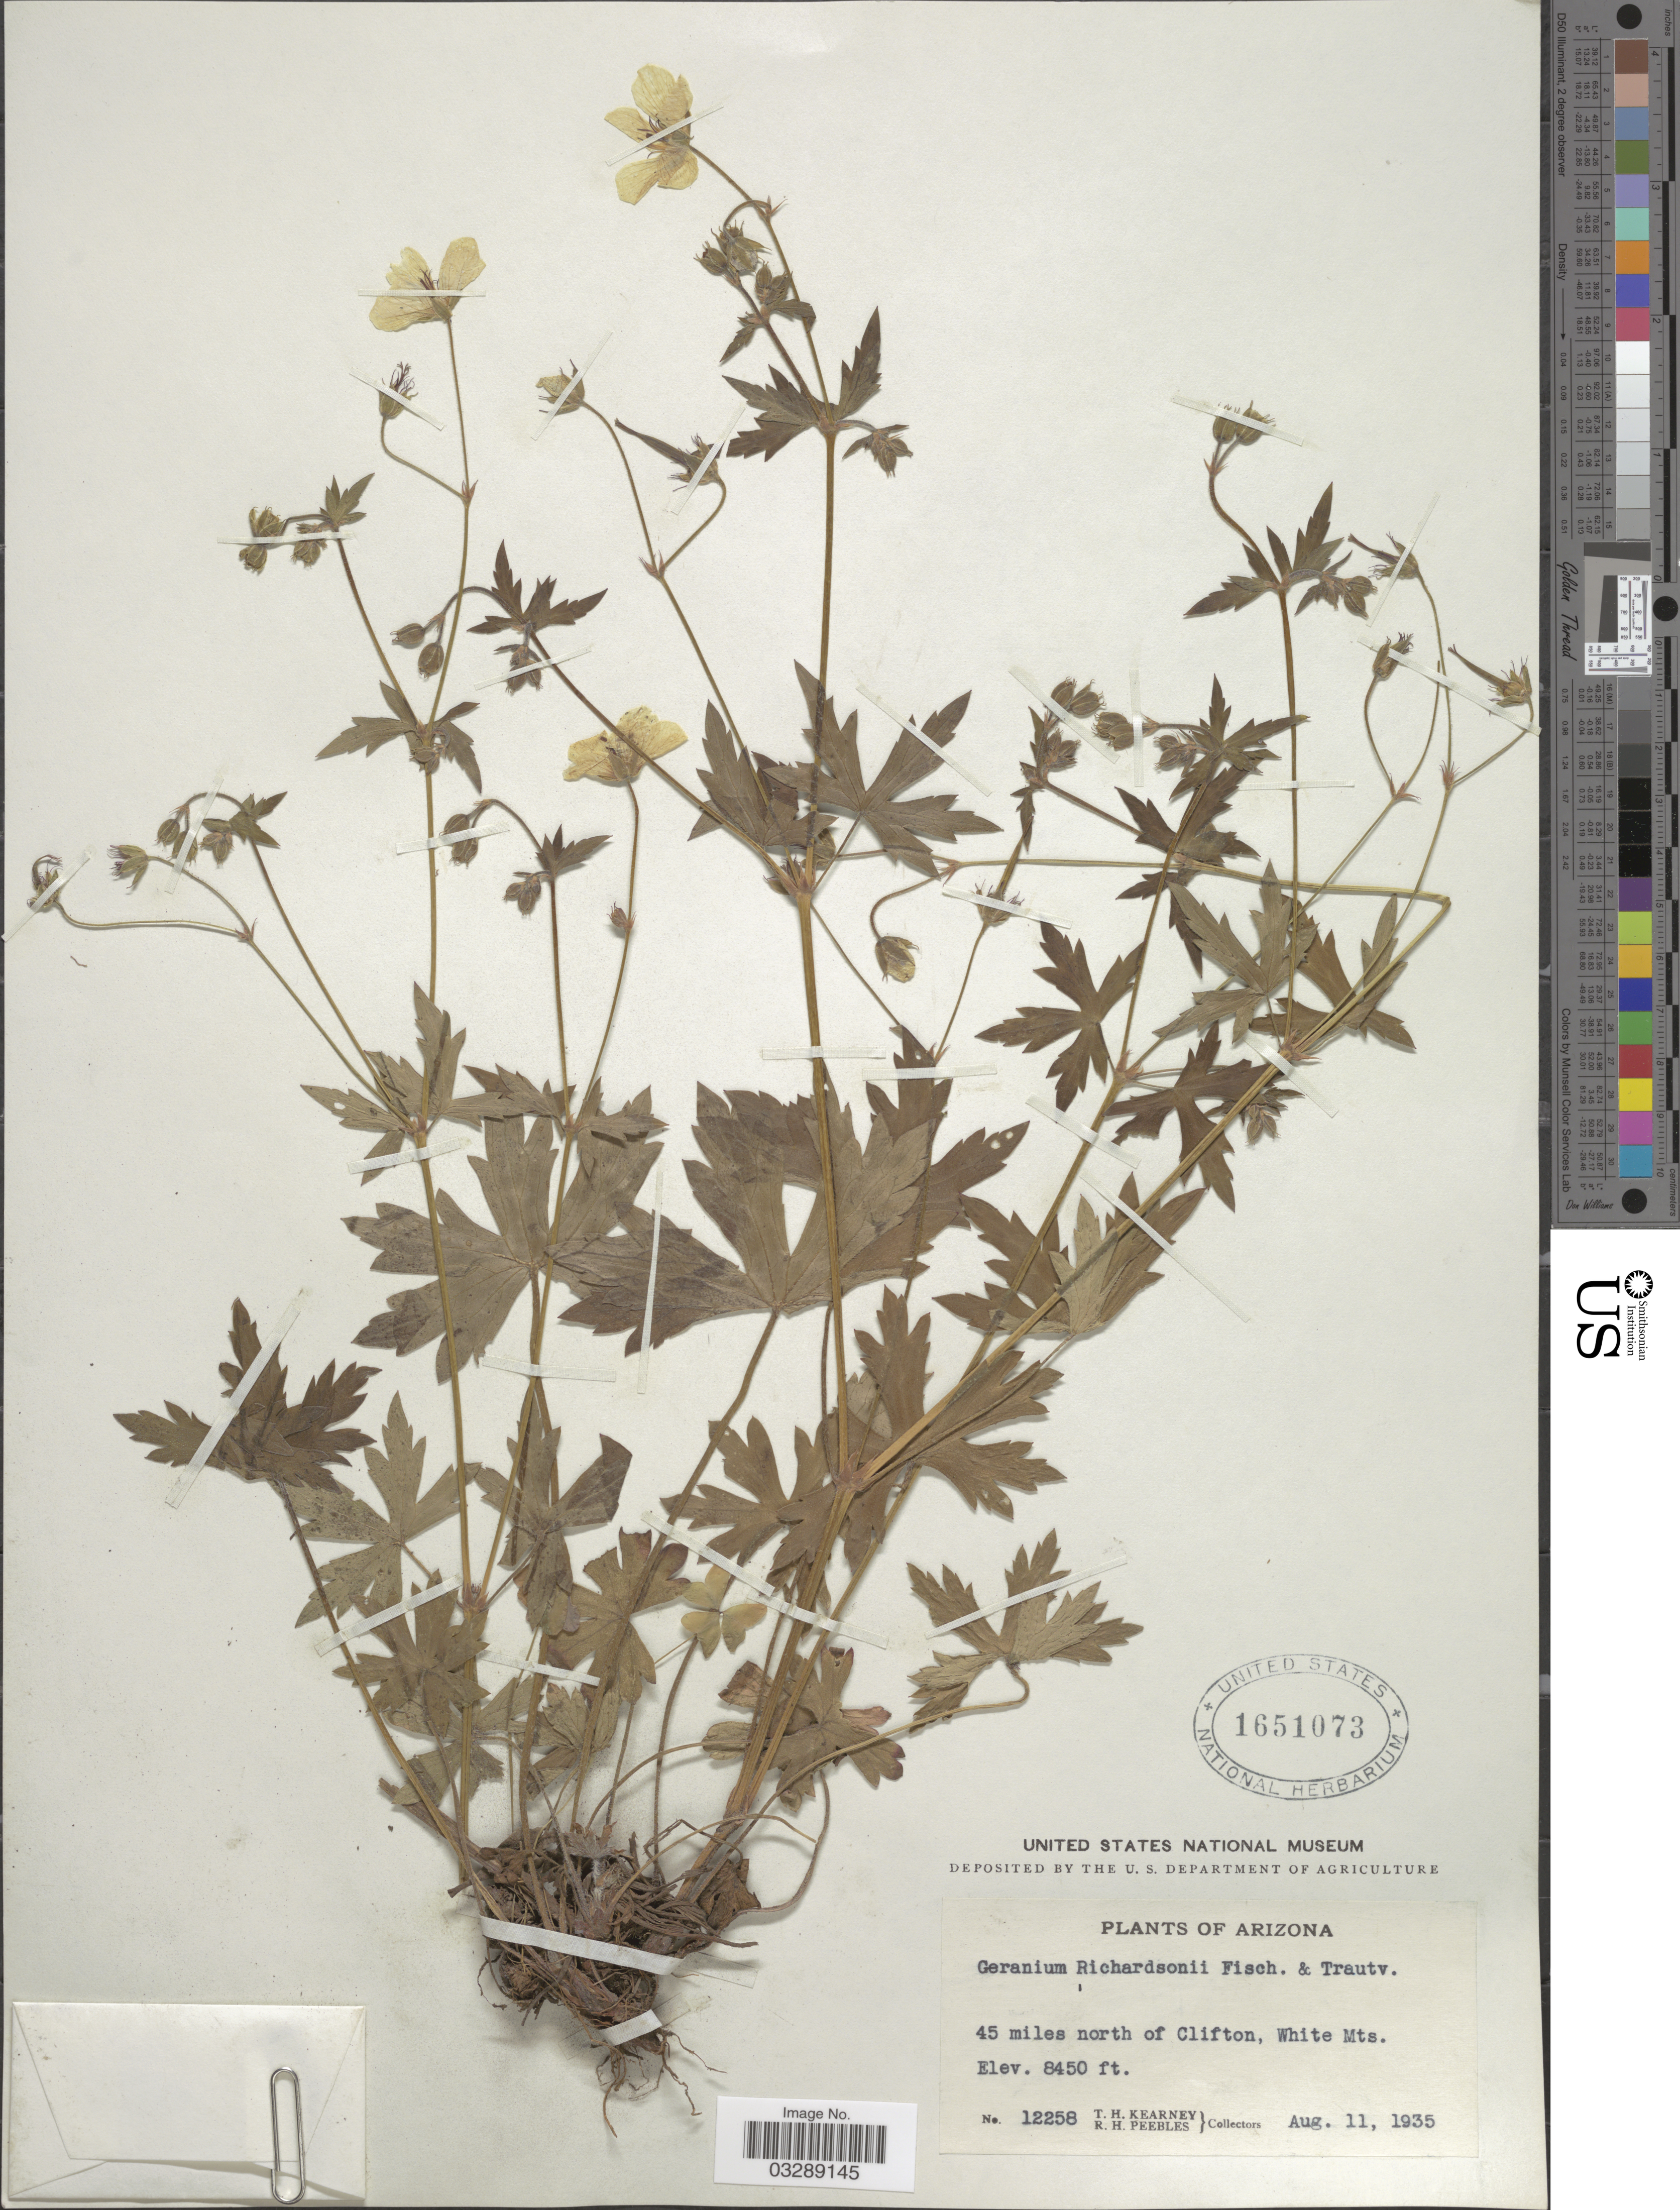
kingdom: Plantae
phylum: Tracheophyta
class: Magnoliopsida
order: Geraniales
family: Geraniaceae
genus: Geranium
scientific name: Geranium richardsonii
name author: Fisch. & Trautv.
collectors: T. H. Kearney & R. H. Peebles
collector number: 12258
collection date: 1935-08-11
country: United States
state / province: Arizona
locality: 45 miles north of Clifton, White Mts.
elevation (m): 2576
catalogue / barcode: US 1651073